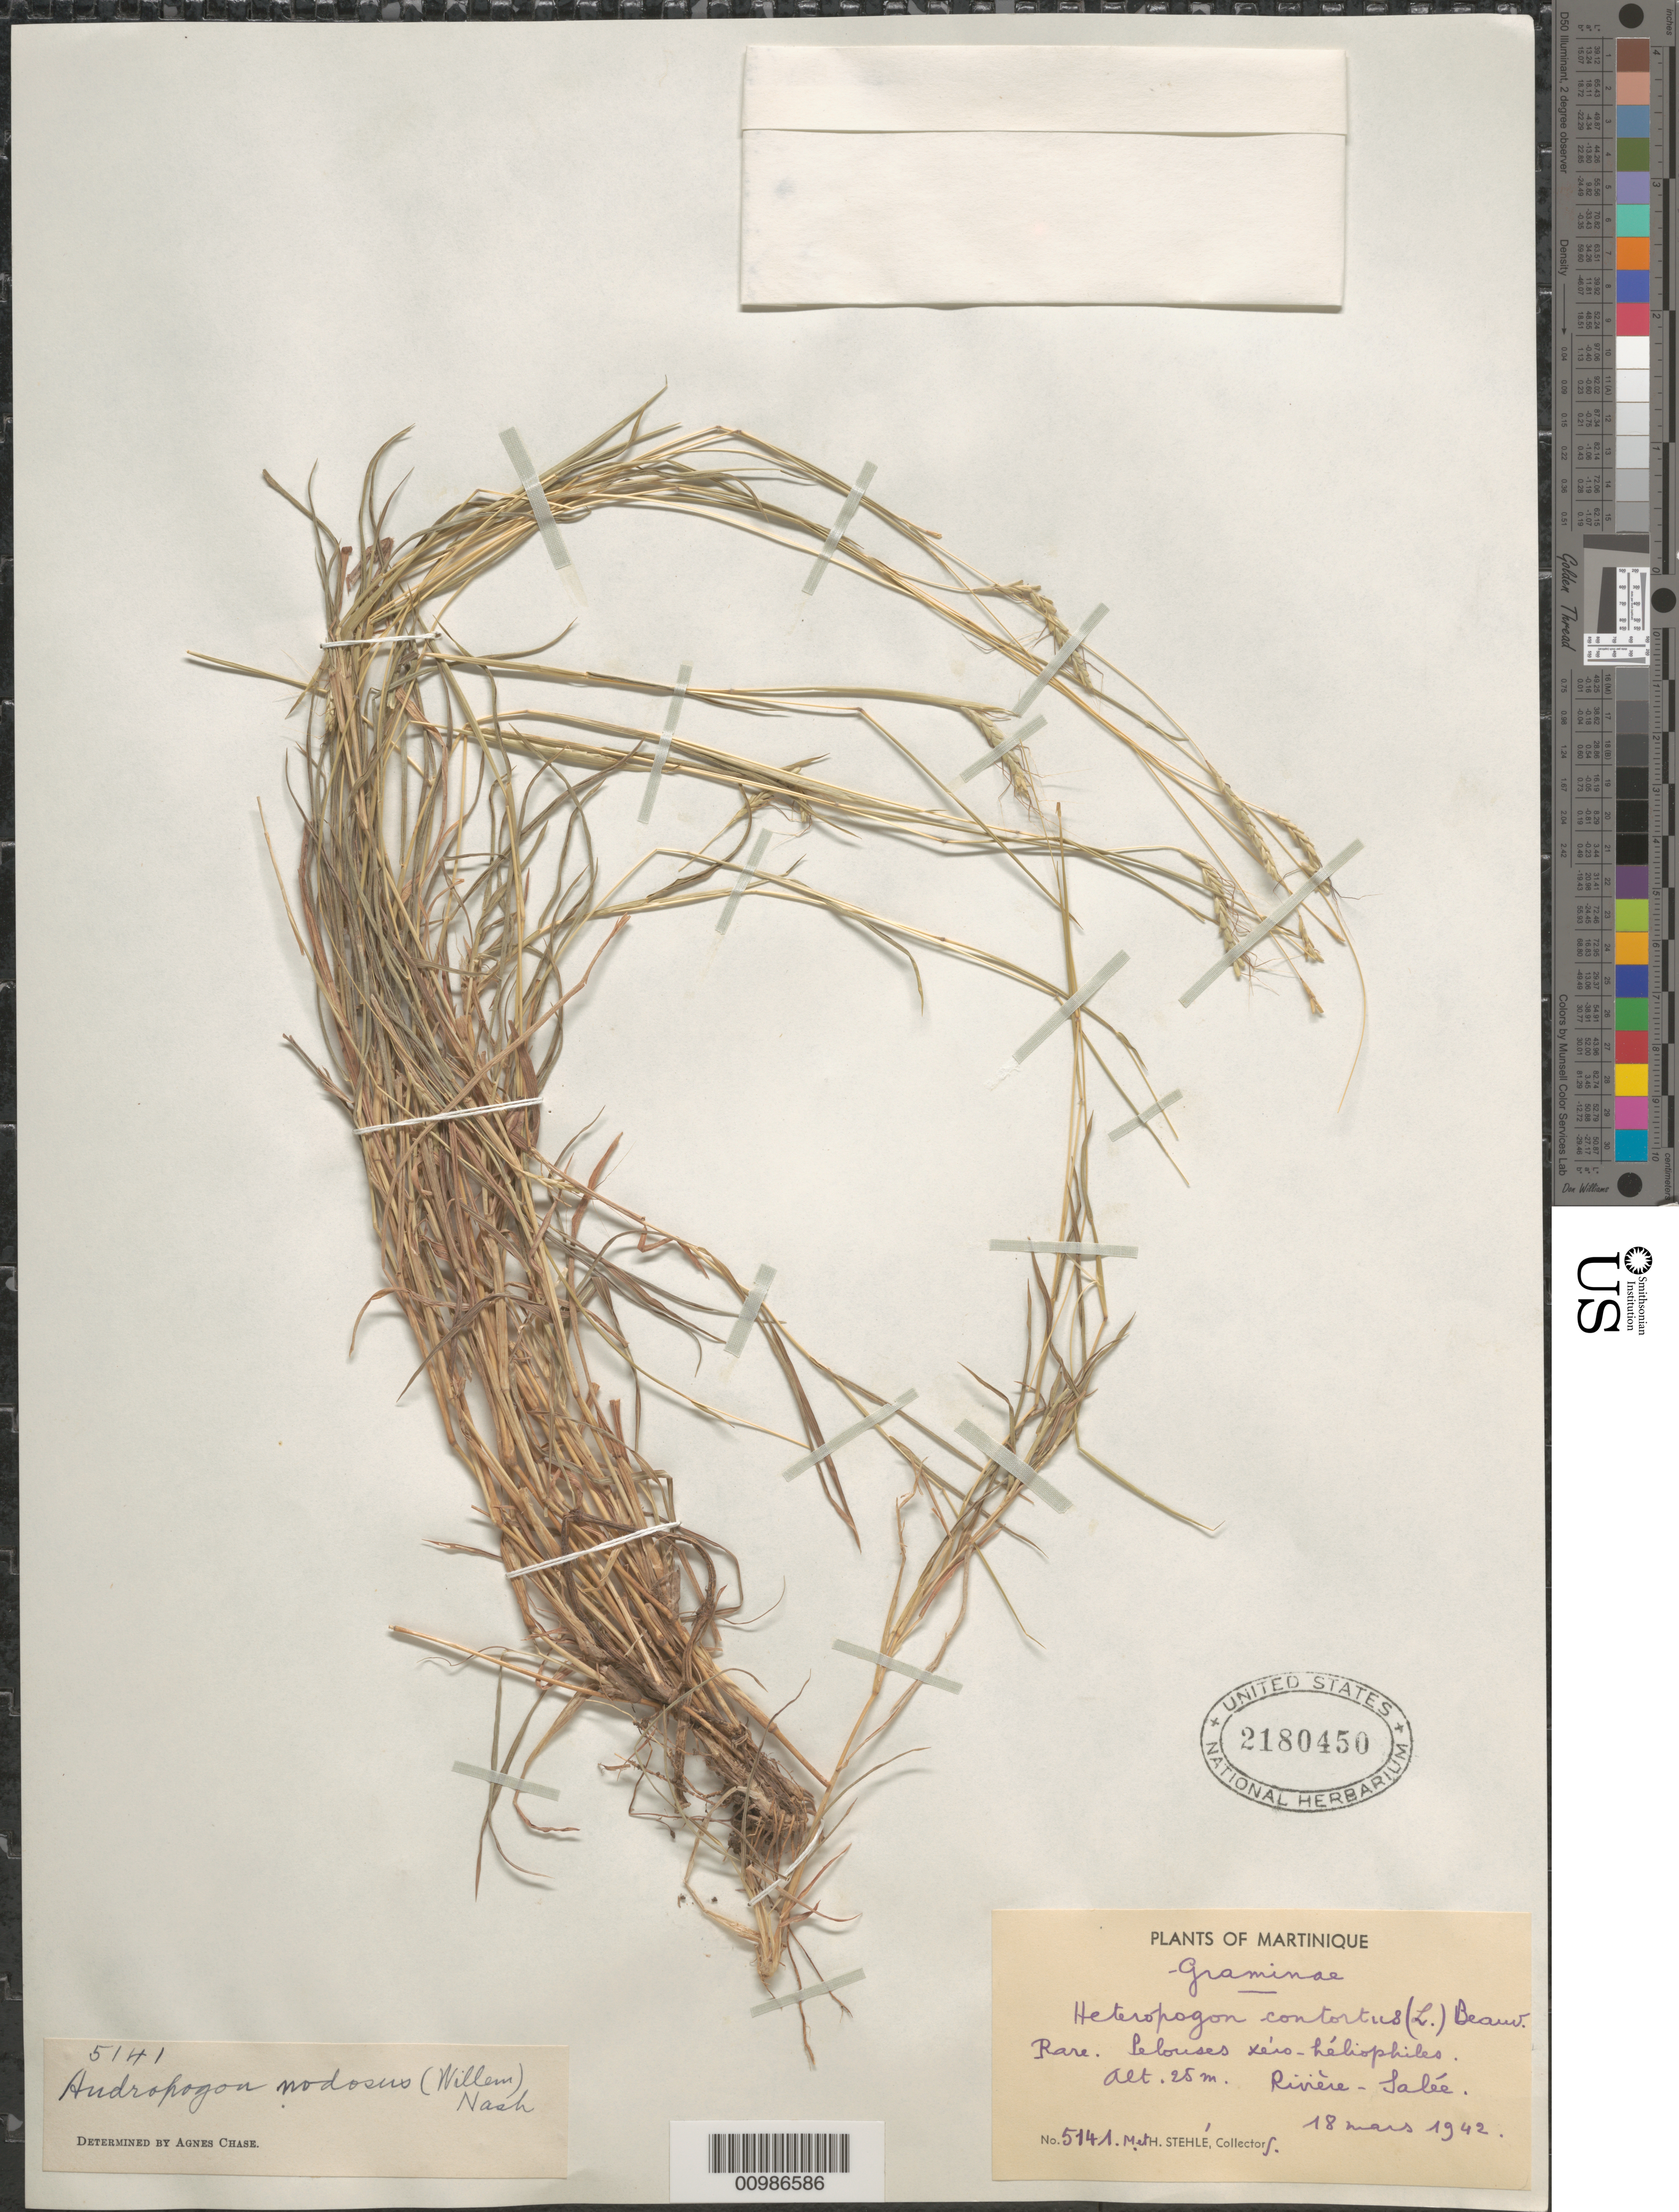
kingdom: Plantae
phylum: Tracheophyta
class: Liliopsida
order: Poales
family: Poaceae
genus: Andropogon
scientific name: Andropogon aristatus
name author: Poir.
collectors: H. Stehlé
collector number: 514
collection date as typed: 18 Mar 1942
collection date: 1942-03-18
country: Martinique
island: Martinique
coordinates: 0 N, 0 E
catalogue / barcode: US 2180450